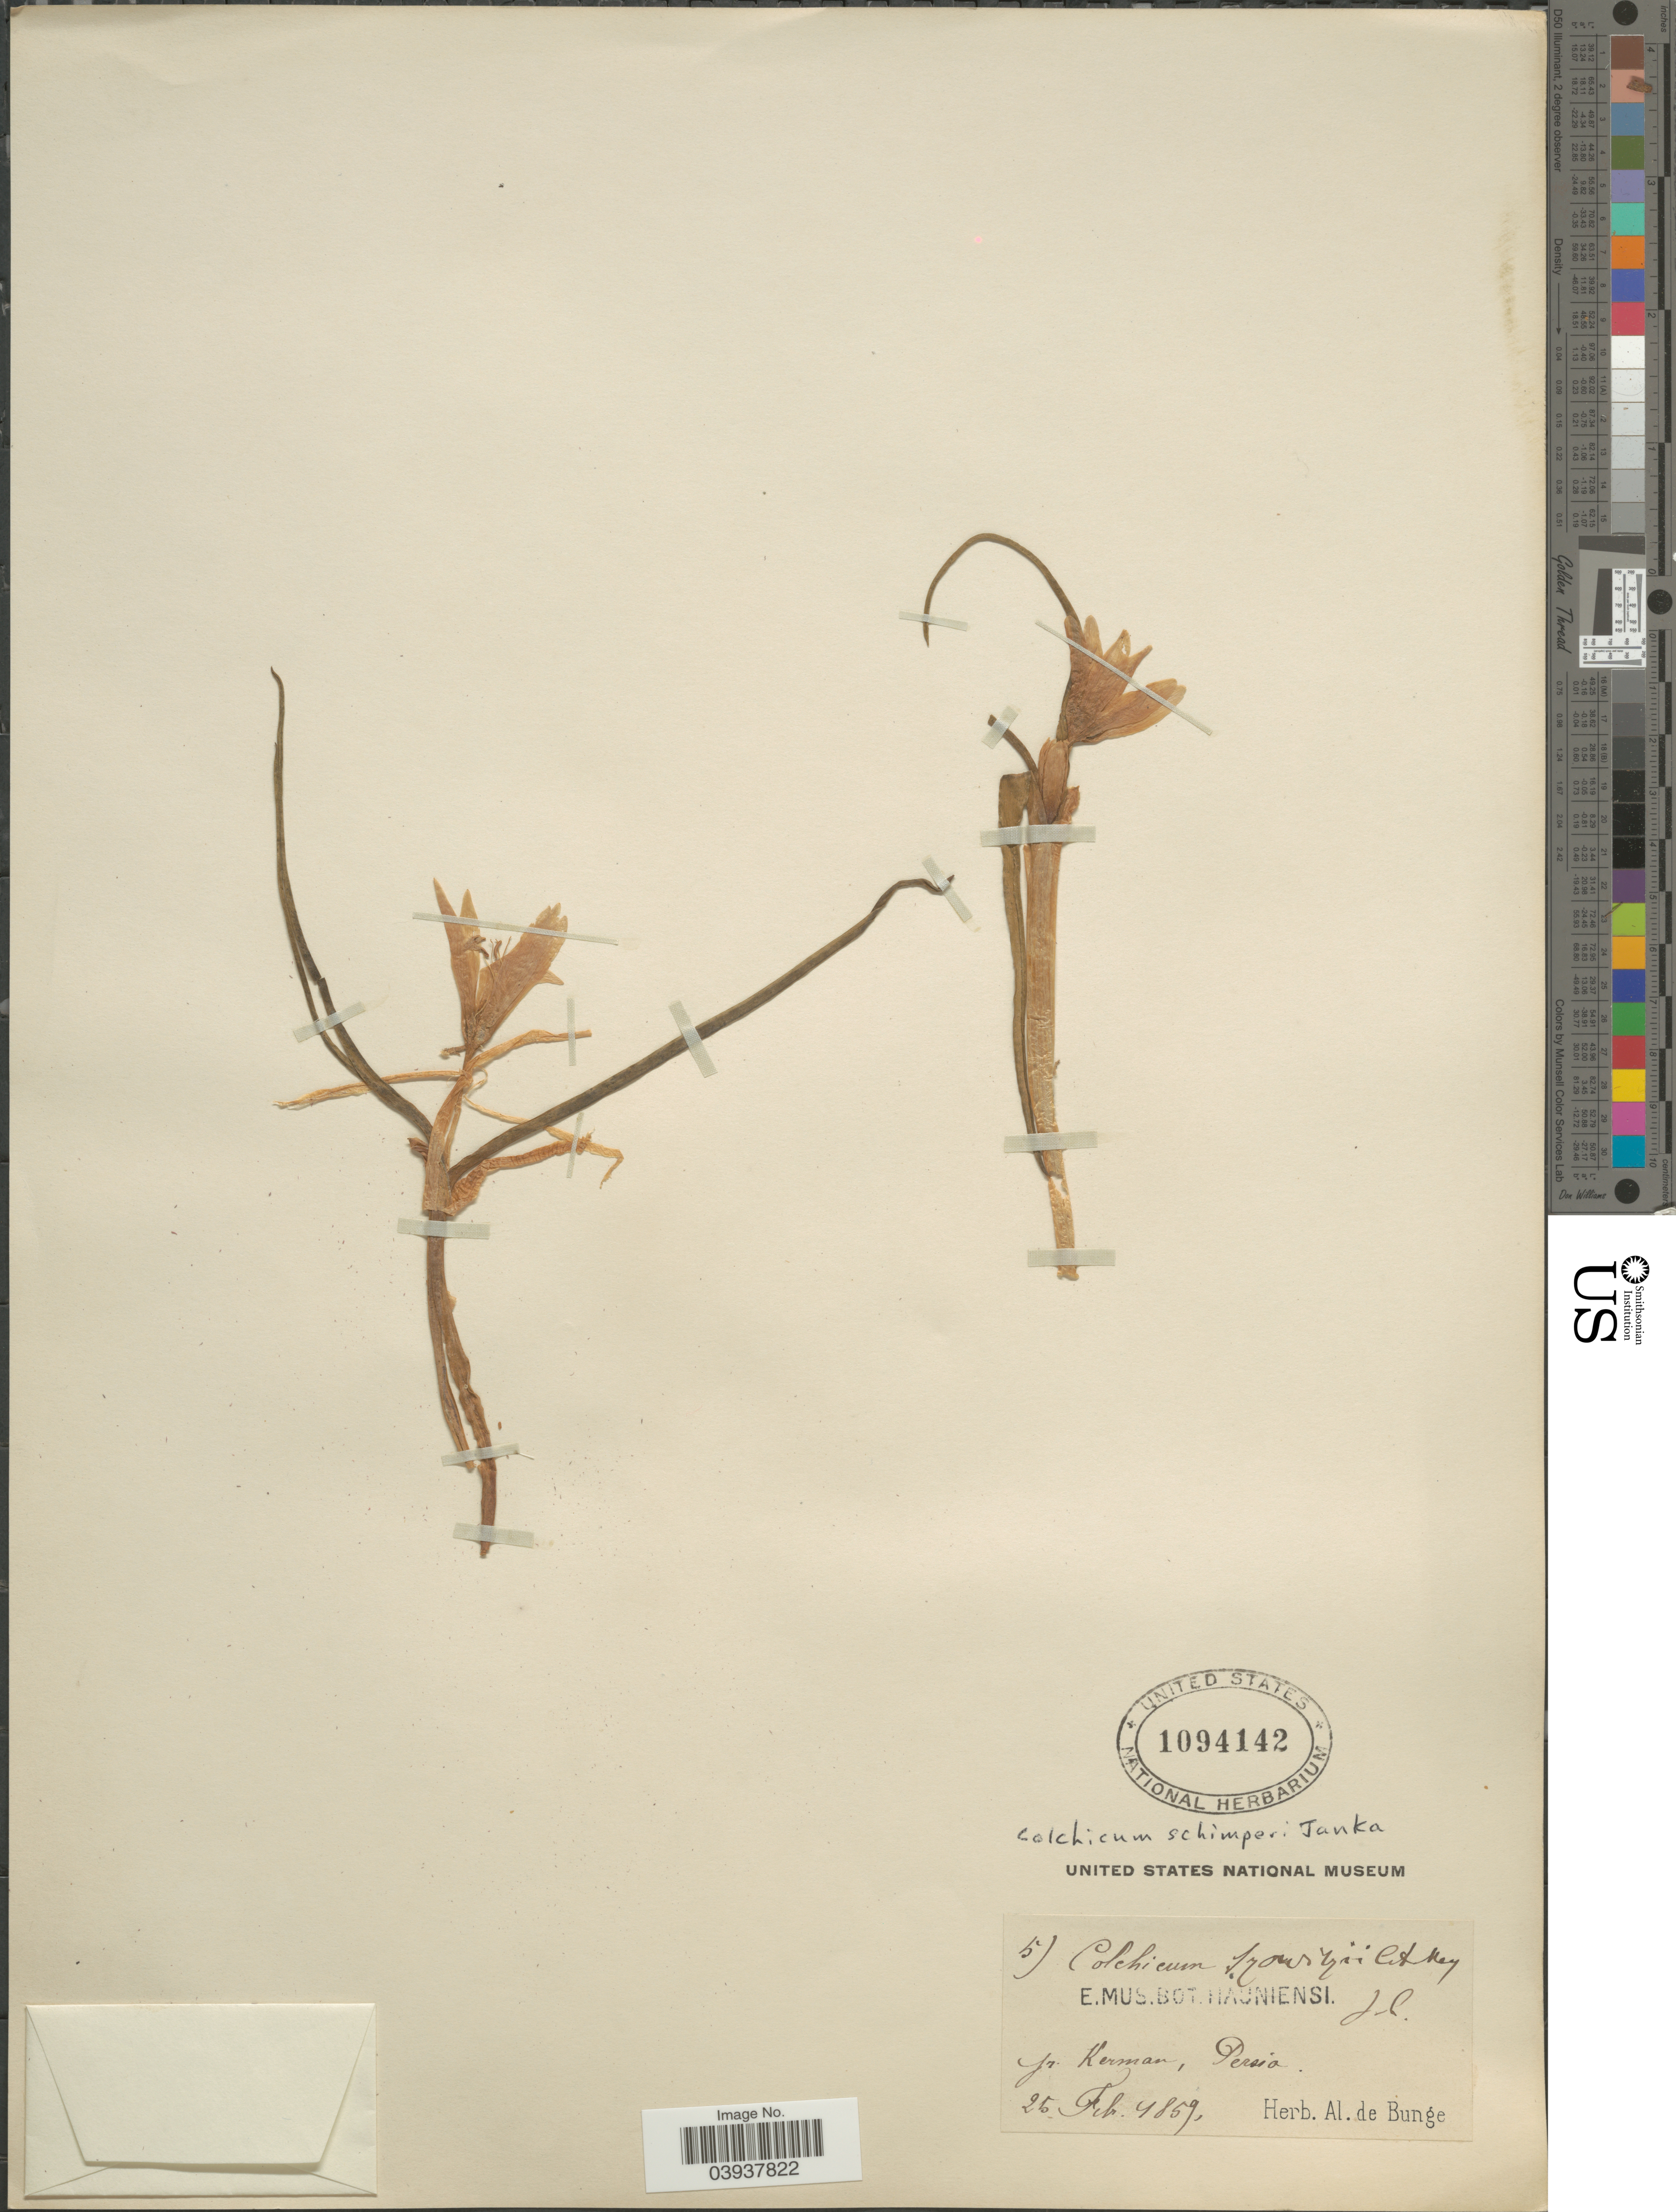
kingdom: Plantae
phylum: Tracheophyta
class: Liliopsida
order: Liliales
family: Colchicaceae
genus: Colchicum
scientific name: Colchicum schimperi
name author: Janka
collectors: ex herb. Bunge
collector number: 57*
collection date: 1859-02-25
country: Iran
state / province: Kerman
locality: Persia.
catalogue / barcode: US 1094142